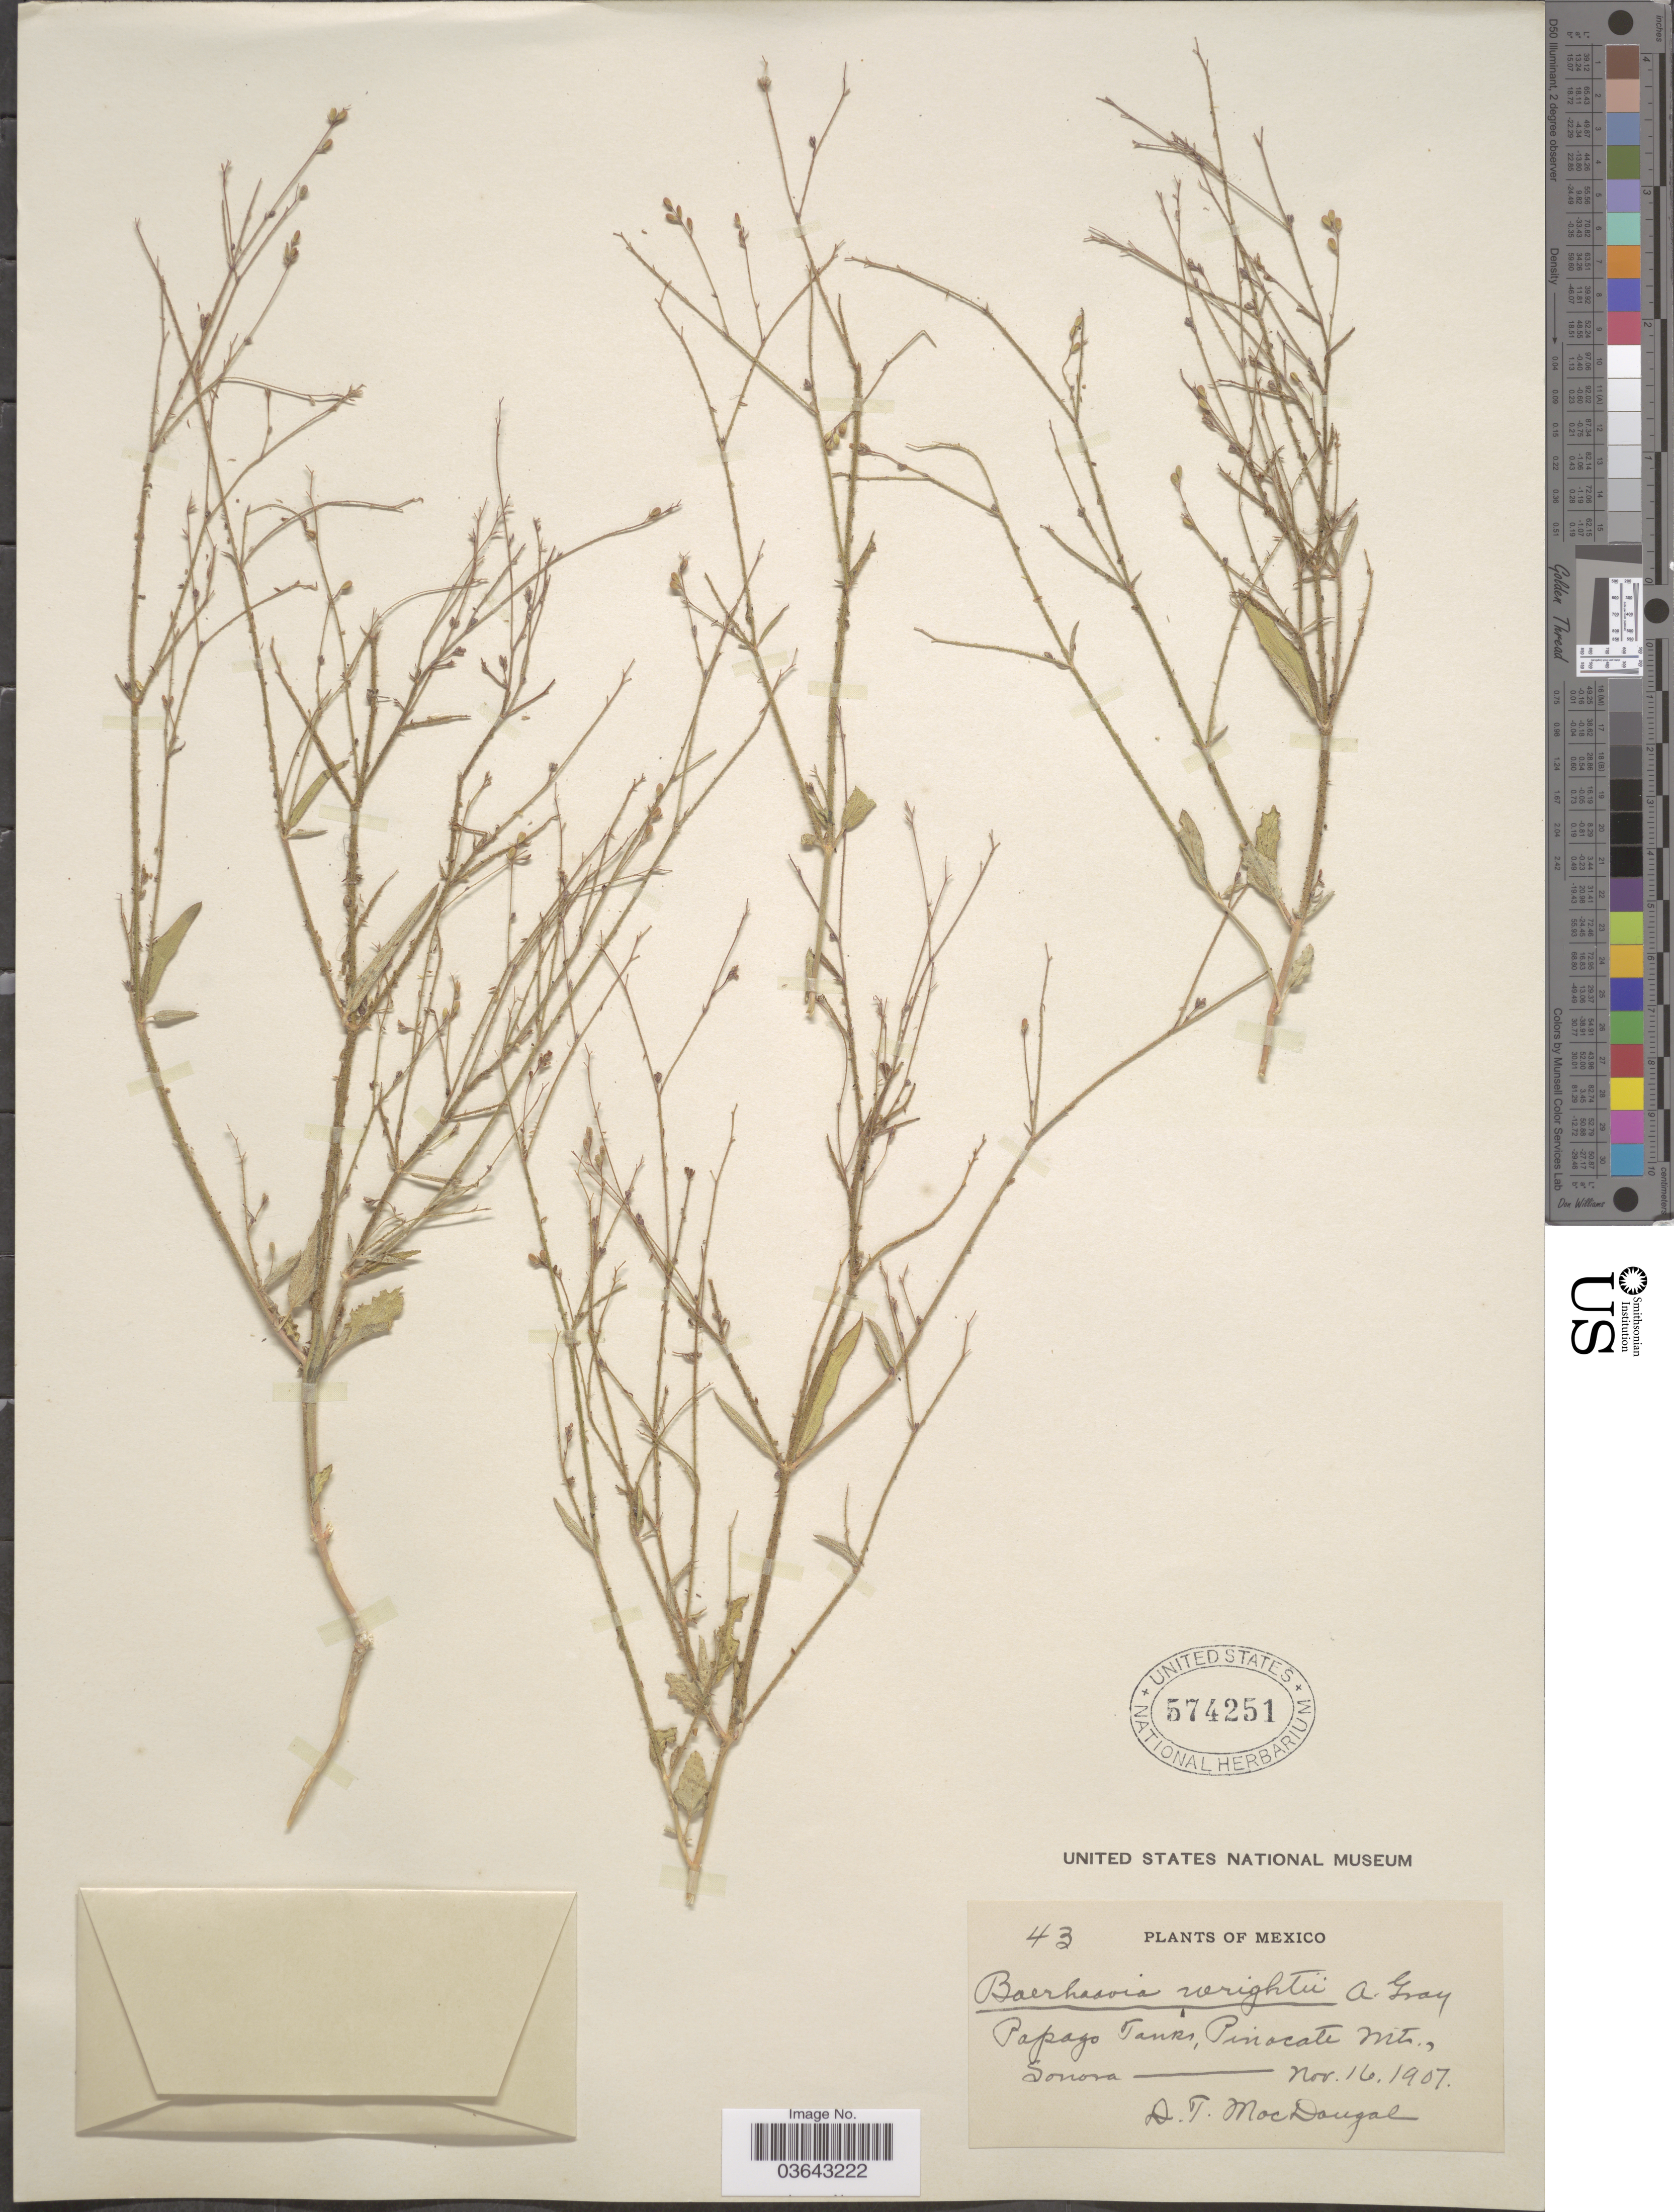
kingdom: Plantae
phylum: Tracheophyta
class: Magnoliopsida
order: Caryophyllales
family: Nyctaginaceae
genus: Boerhavia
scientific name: Boerhavia wrightii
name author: A. Gray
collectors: D. T. MacDougal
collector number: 43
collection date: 1907-11-16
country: Mexico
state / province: Sonora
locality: Papago Tanks, Pinacate Mts.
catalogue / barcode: US 574251